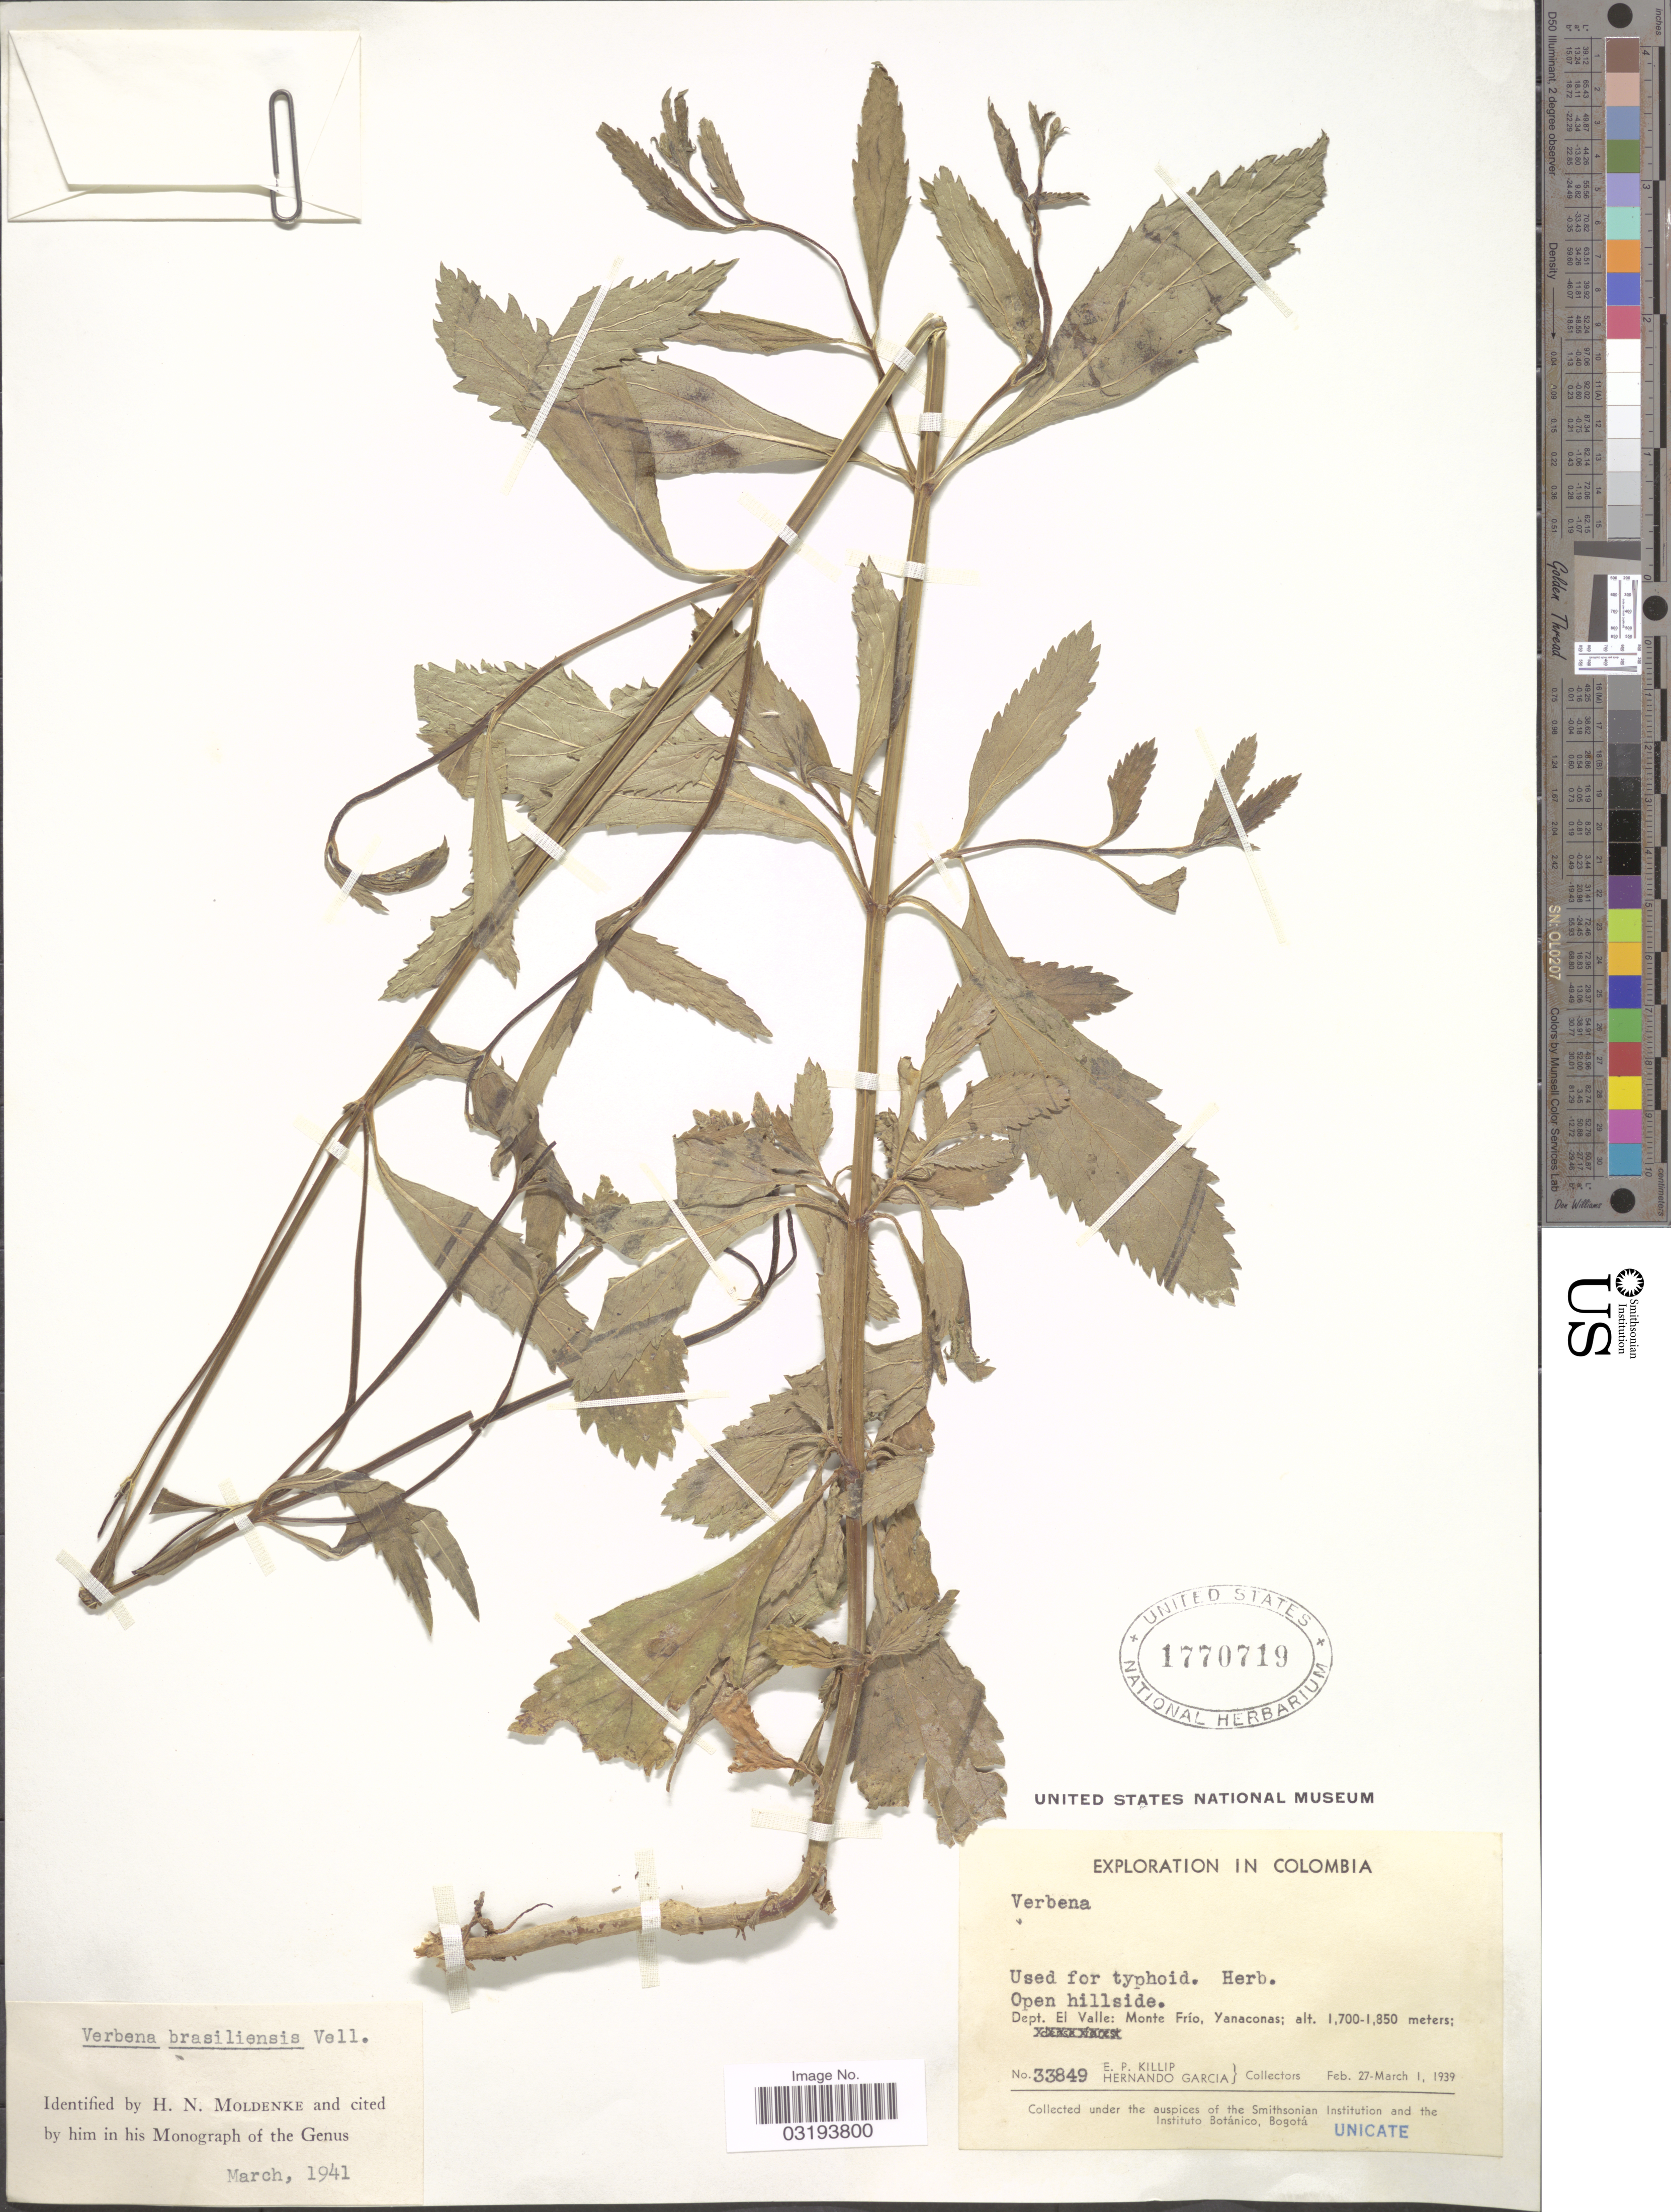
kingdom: Plantae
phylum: Tracheophyta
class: Magnoliopsida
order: Lamiales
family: Verbenaceae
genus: Verbena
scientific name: Verbena litoralis var. brevibracteata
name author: (Kuntze) N. O'Leary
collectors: E. P. Killip & H. Garcia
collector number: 33849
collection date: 1939-02-27/1939-03-01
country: Colombia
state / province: Valle del Cauca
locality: Dept. El Valle: Monte Frío, Yanaconas.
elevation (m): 1700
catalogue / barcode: US 1770719